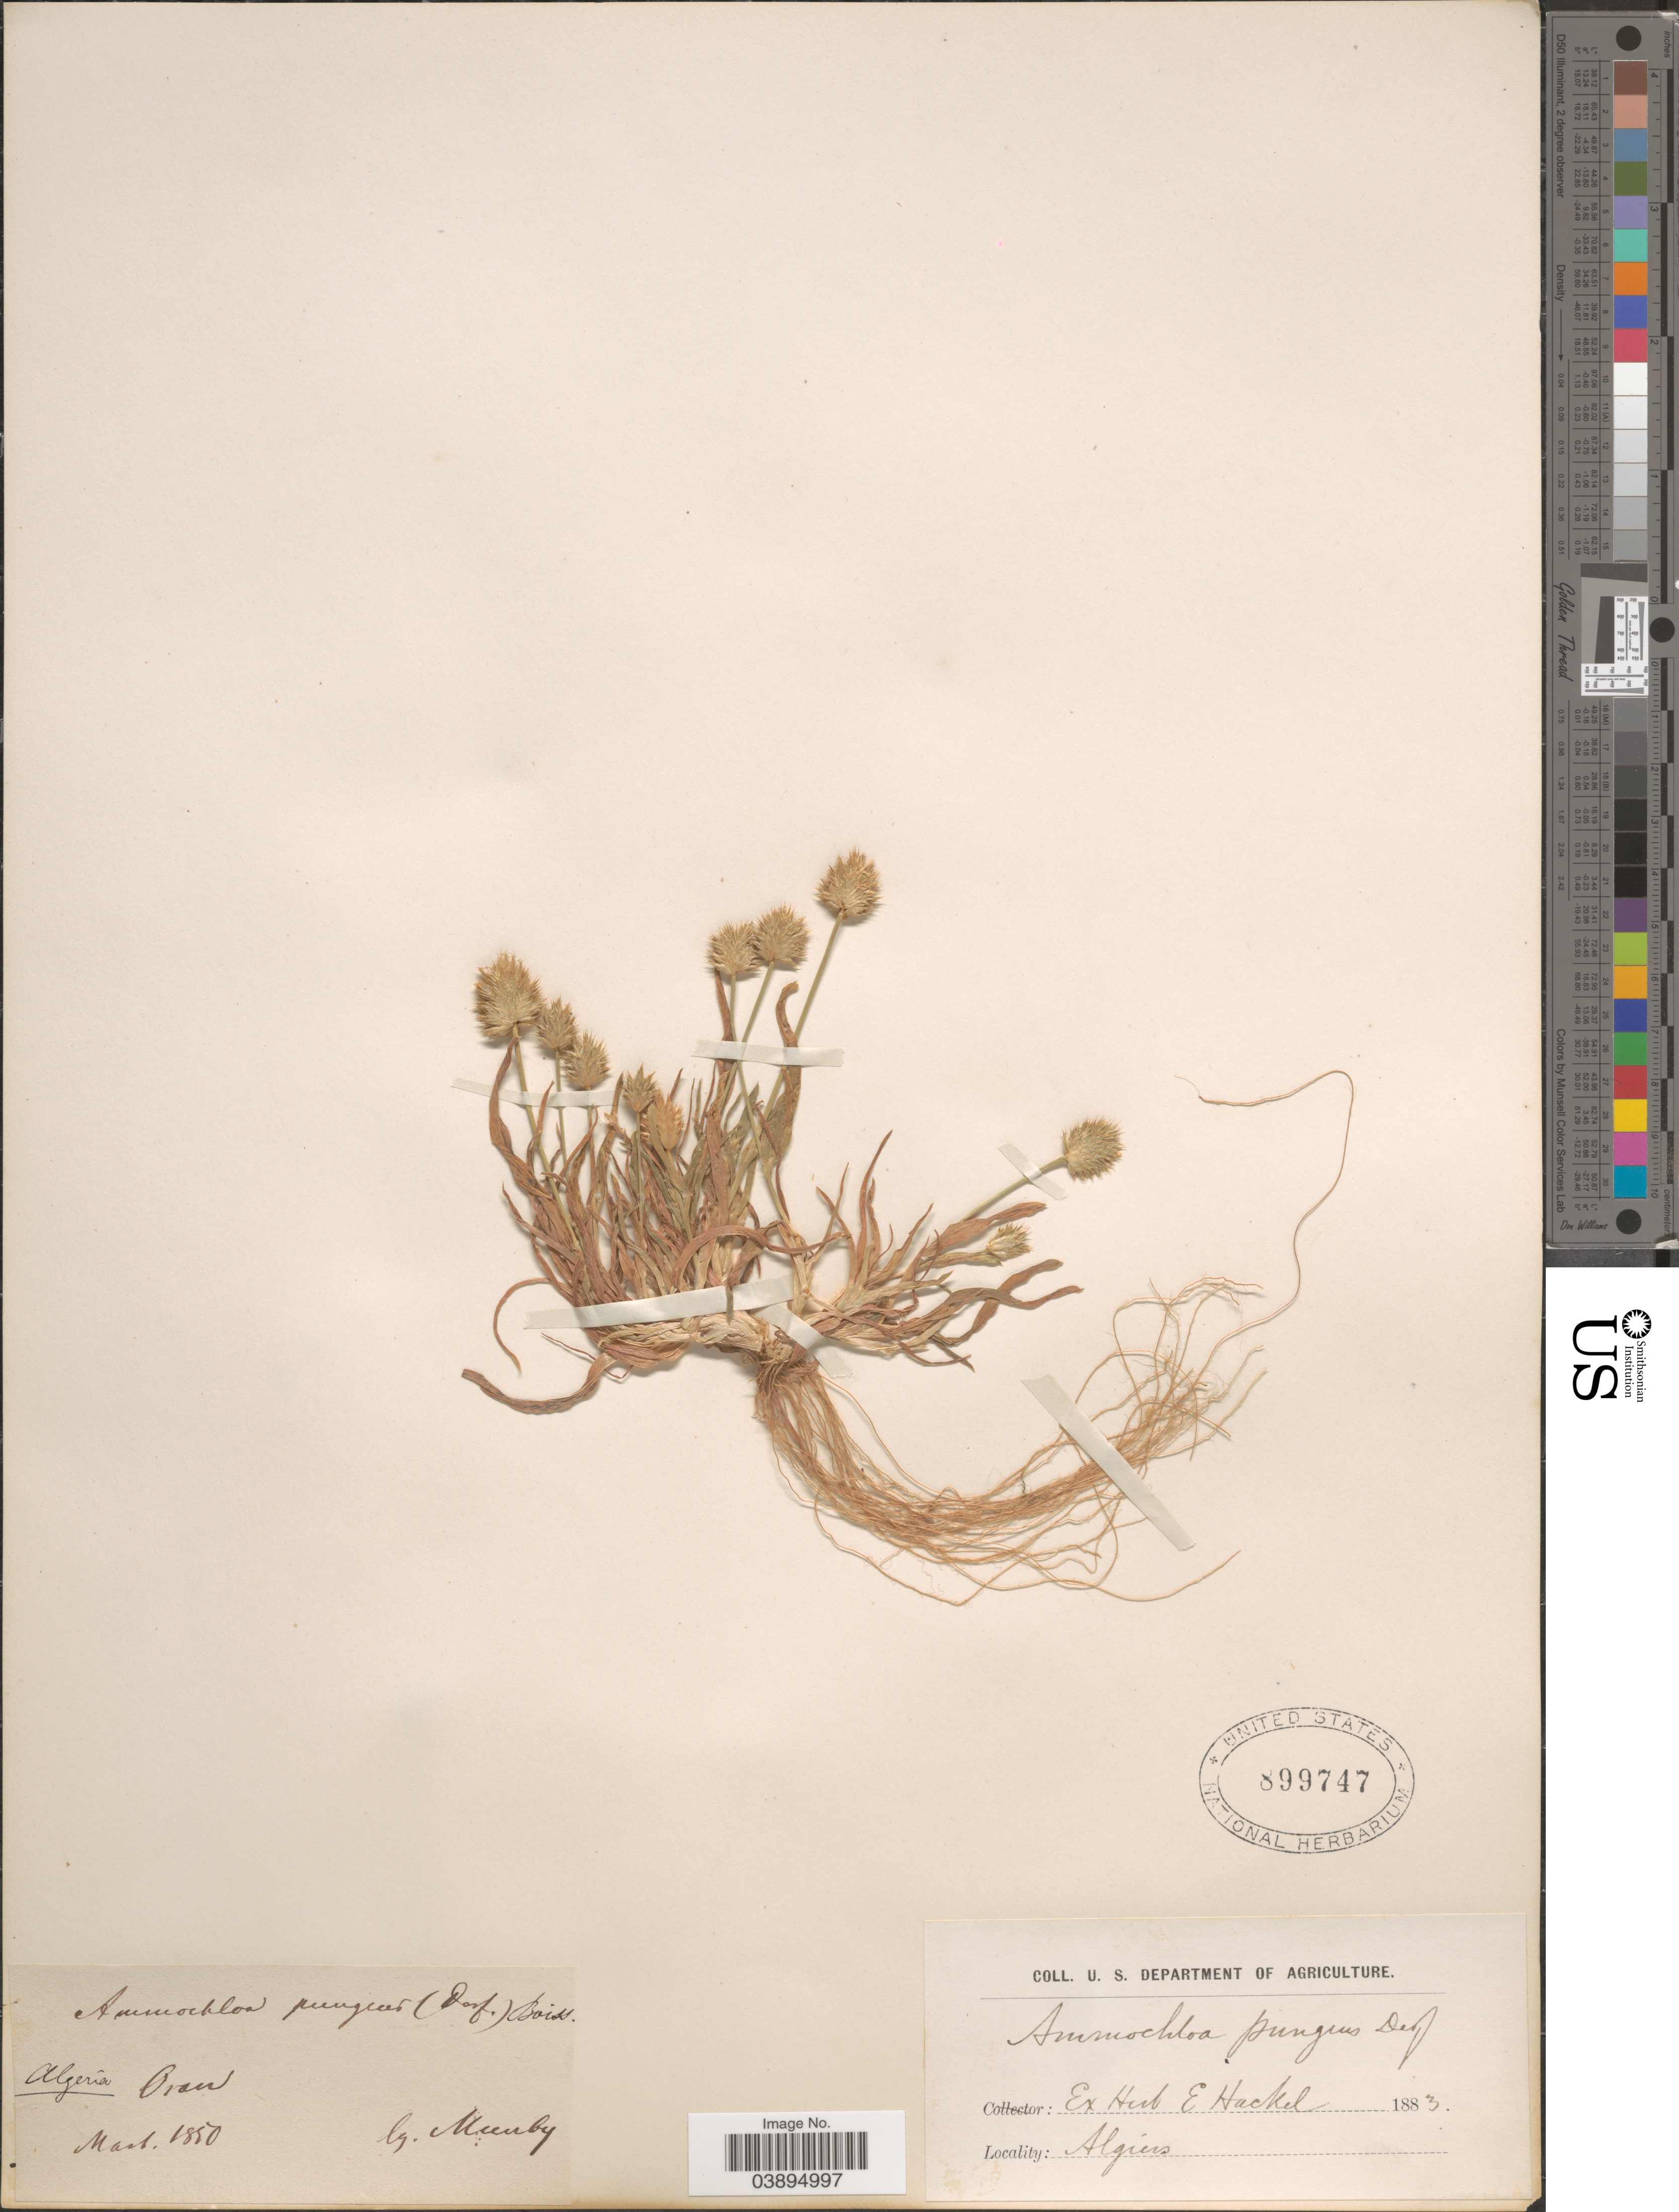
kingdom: Plantae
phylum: Tracheophyta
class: Liliopsida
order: Poales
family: Poaceae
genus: Ammochloa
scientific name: Ammochloa pungens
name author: (Schreb.) Boiss.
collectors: Munby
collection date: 1850-03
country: Algeria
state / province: Oran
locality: Algiers.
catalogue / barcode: US 899747